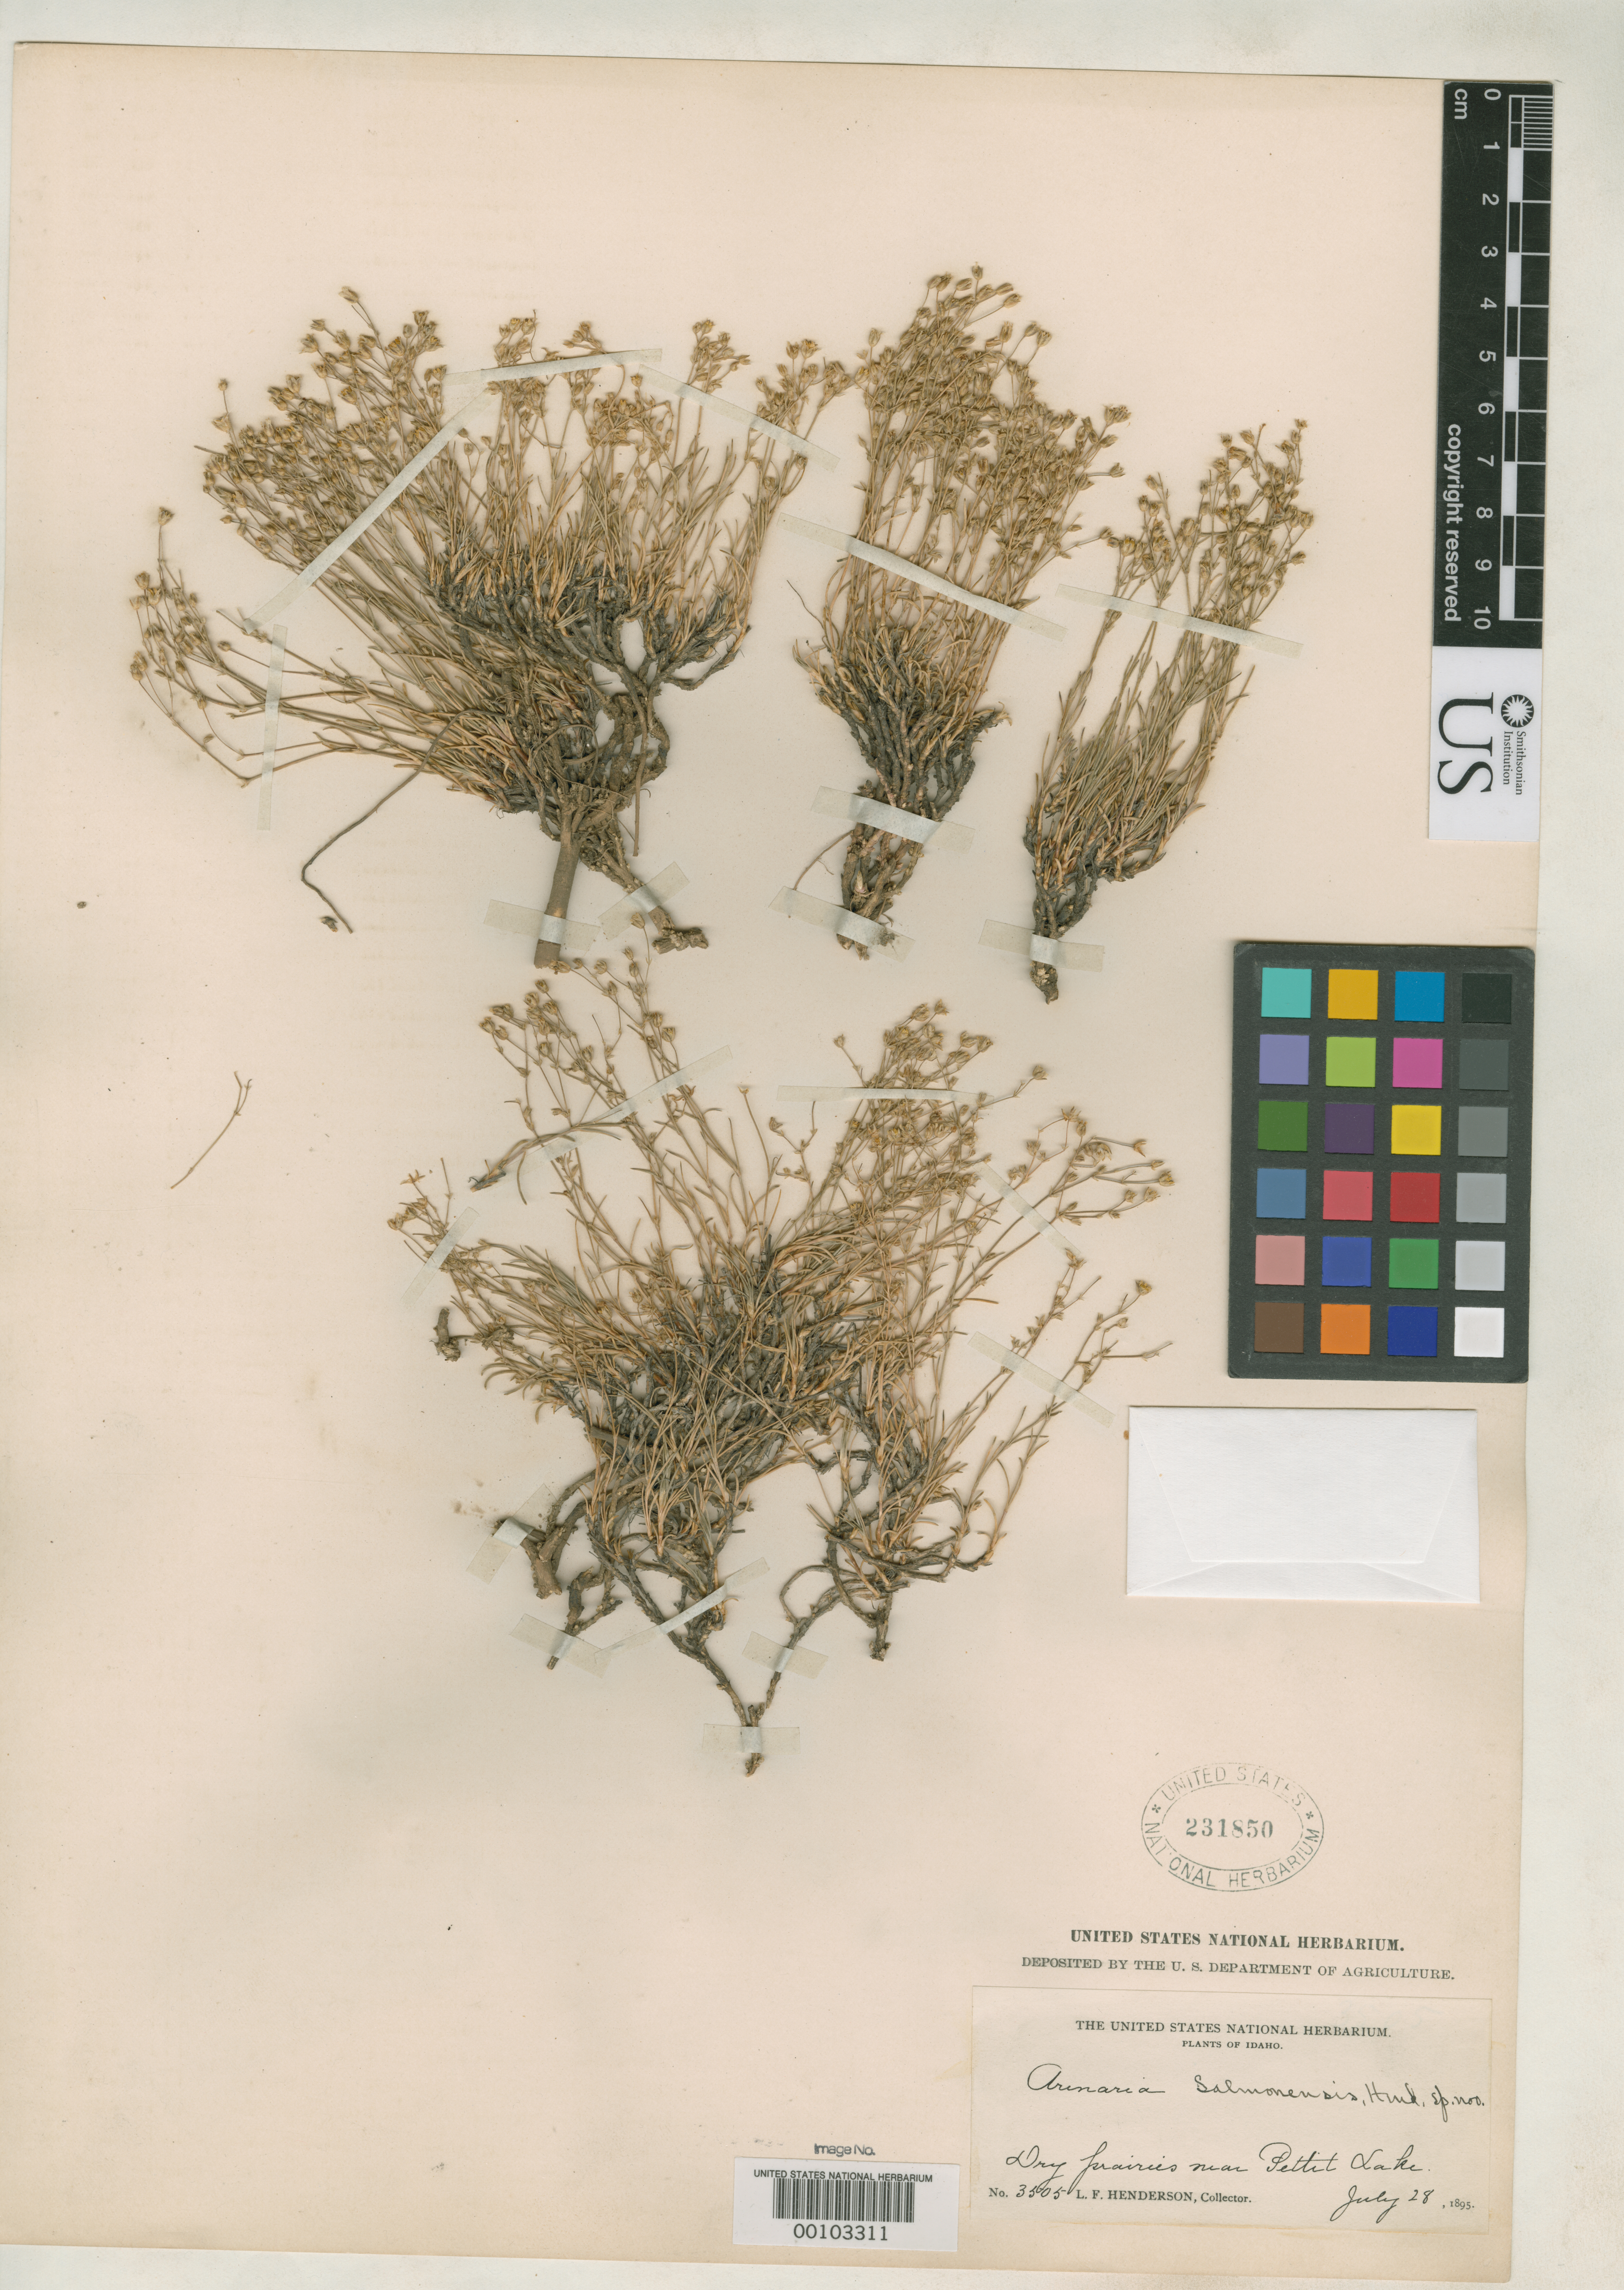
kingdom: Plantae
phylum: Tracheophyta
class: Magnoliopsida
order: Caryophyllales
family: Caryophyllaceae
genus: Arenaria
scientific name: Arenaria salmonensis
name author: L.F. Hend.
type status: Type Collection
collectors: L. F. Henderson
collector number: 3505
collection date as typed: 28 Jul 1895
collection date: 1895-07-28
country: United States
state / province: Idaho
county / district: Blaine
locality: Salmon River source.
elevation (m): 1981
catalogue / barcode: US 231850